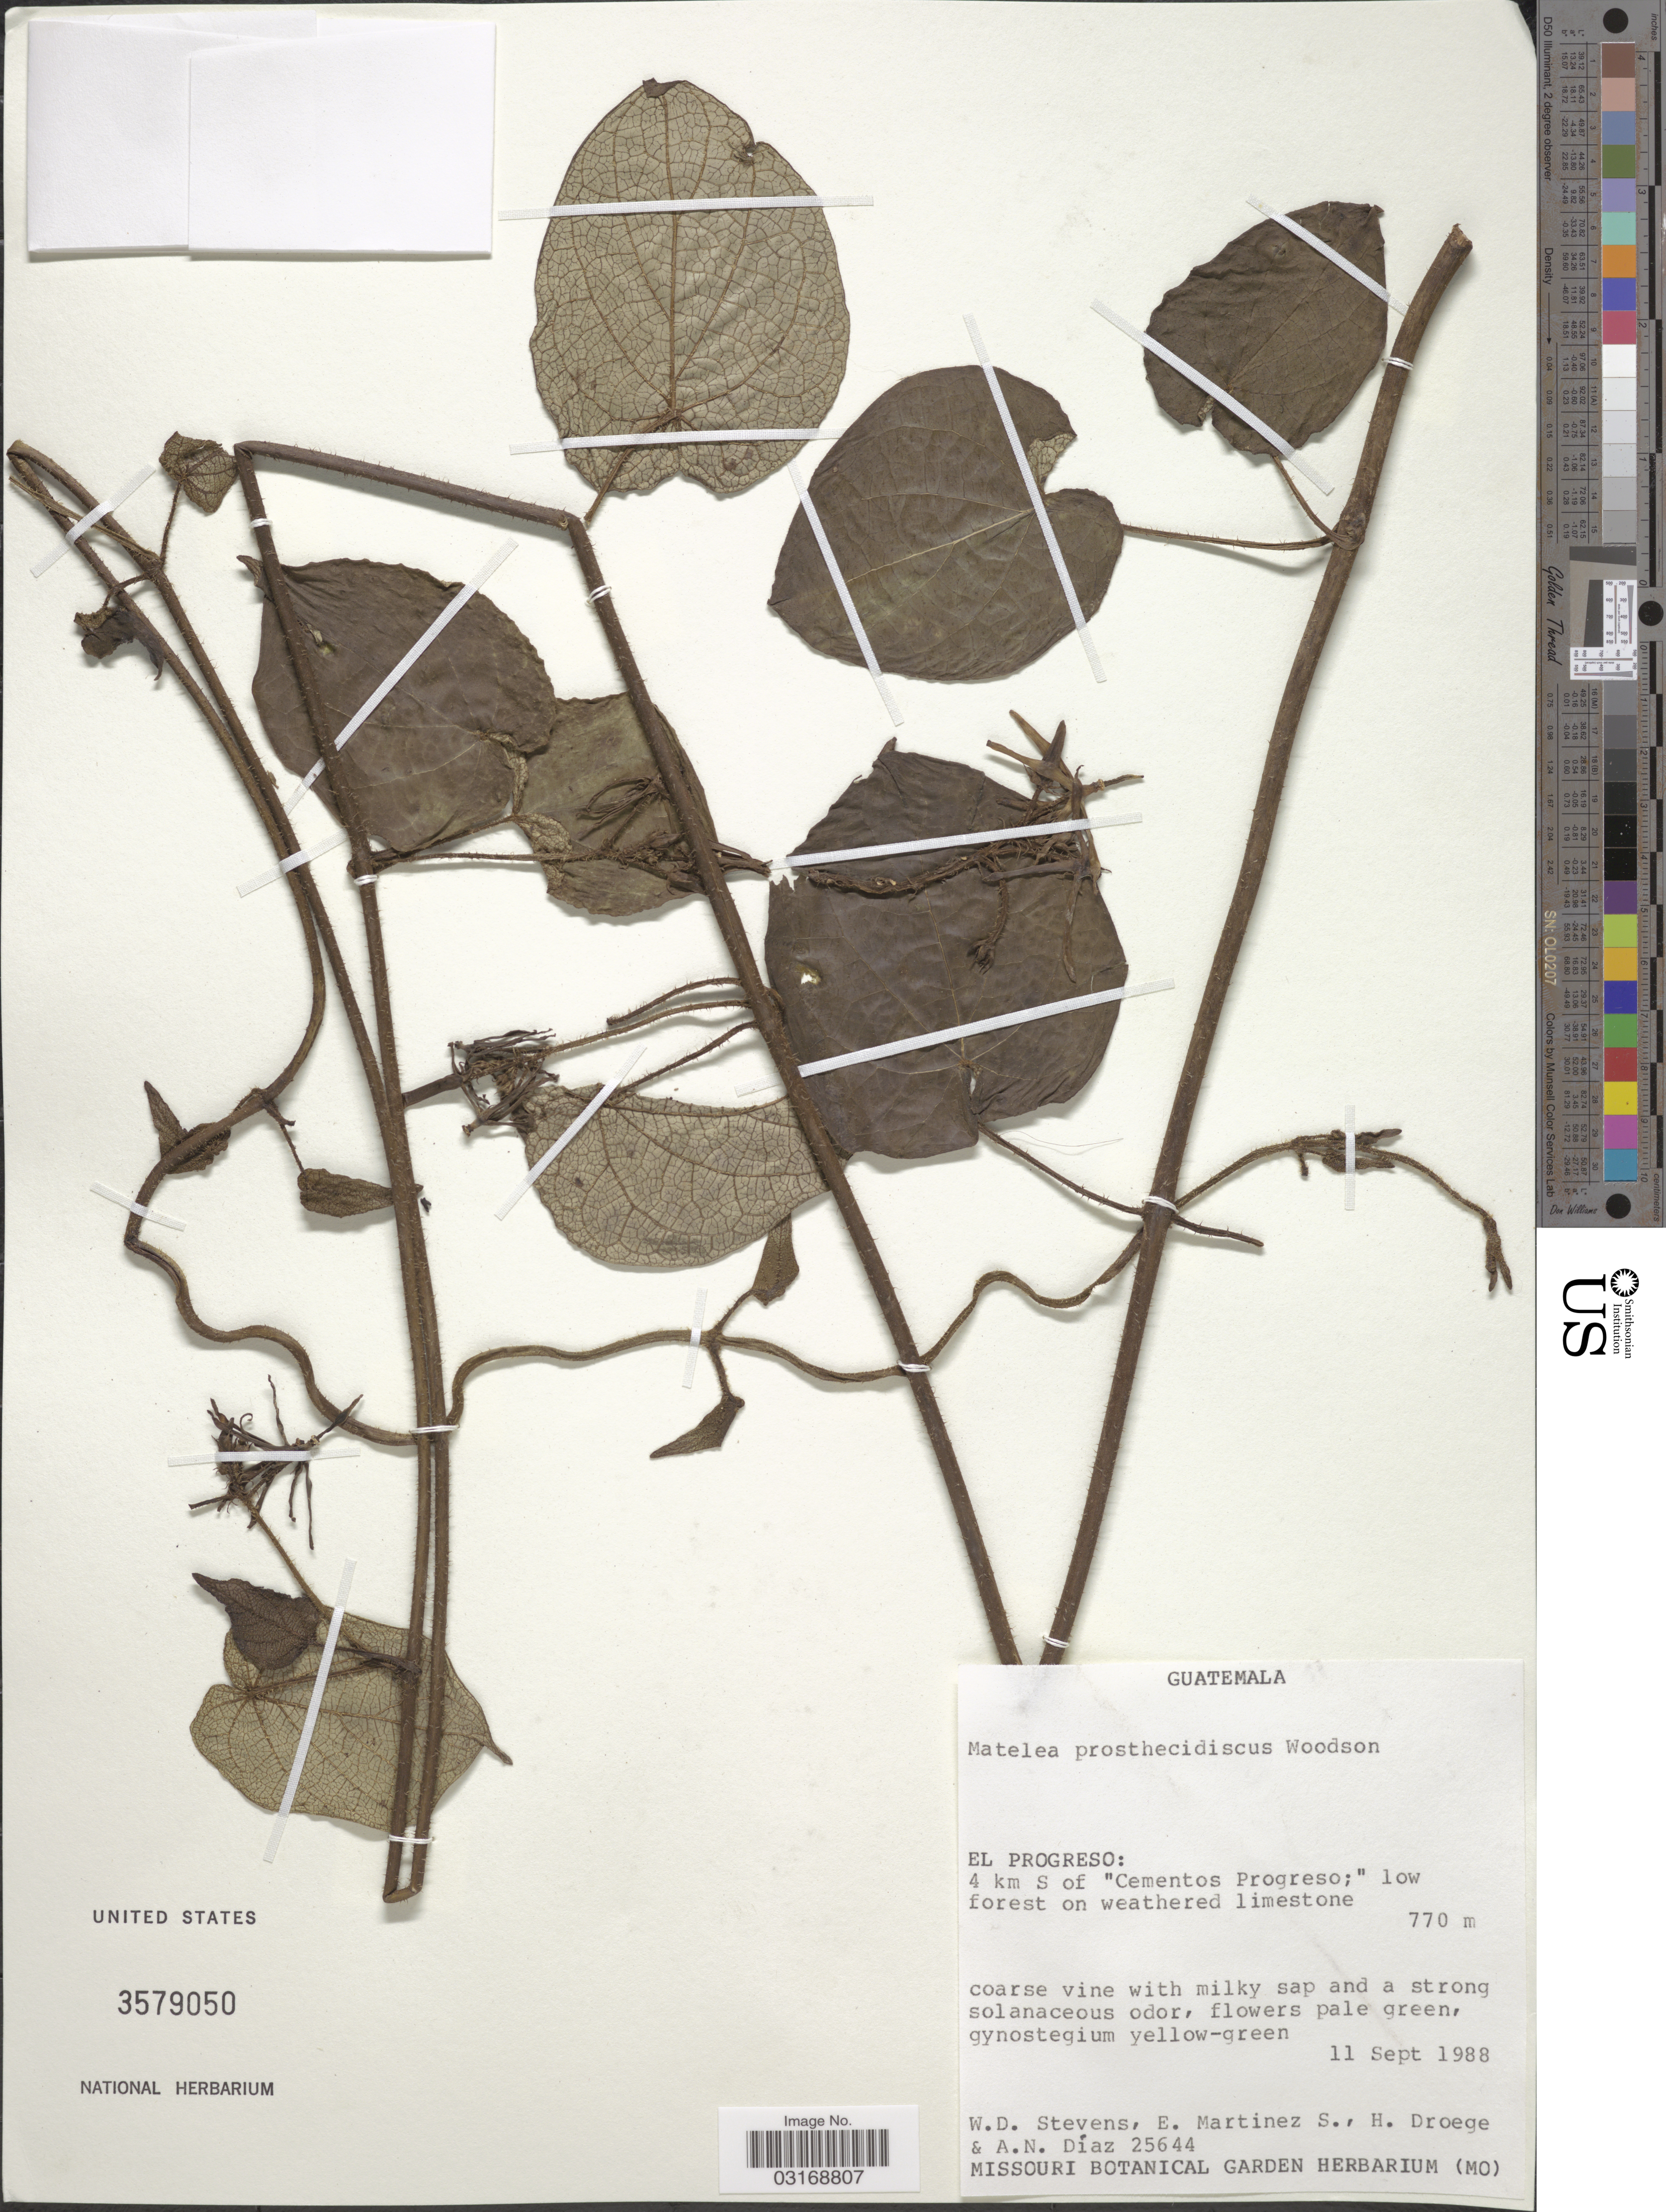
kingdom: Plantae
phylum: Tracheophyta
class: Magnoliopsida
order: Gentianales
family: Apocynaceae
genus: Matelea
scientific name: Matelea prosthecidiscus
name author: Woodson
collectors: W. D. Stevens, E. M. Martínez S., H. Droege & A. Diaz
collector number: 25644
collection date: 1988-09-11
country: Guatemala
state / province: El Progreso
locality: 4 km S of "Cementos Progreso".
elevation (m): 770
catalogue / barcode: US 3579050